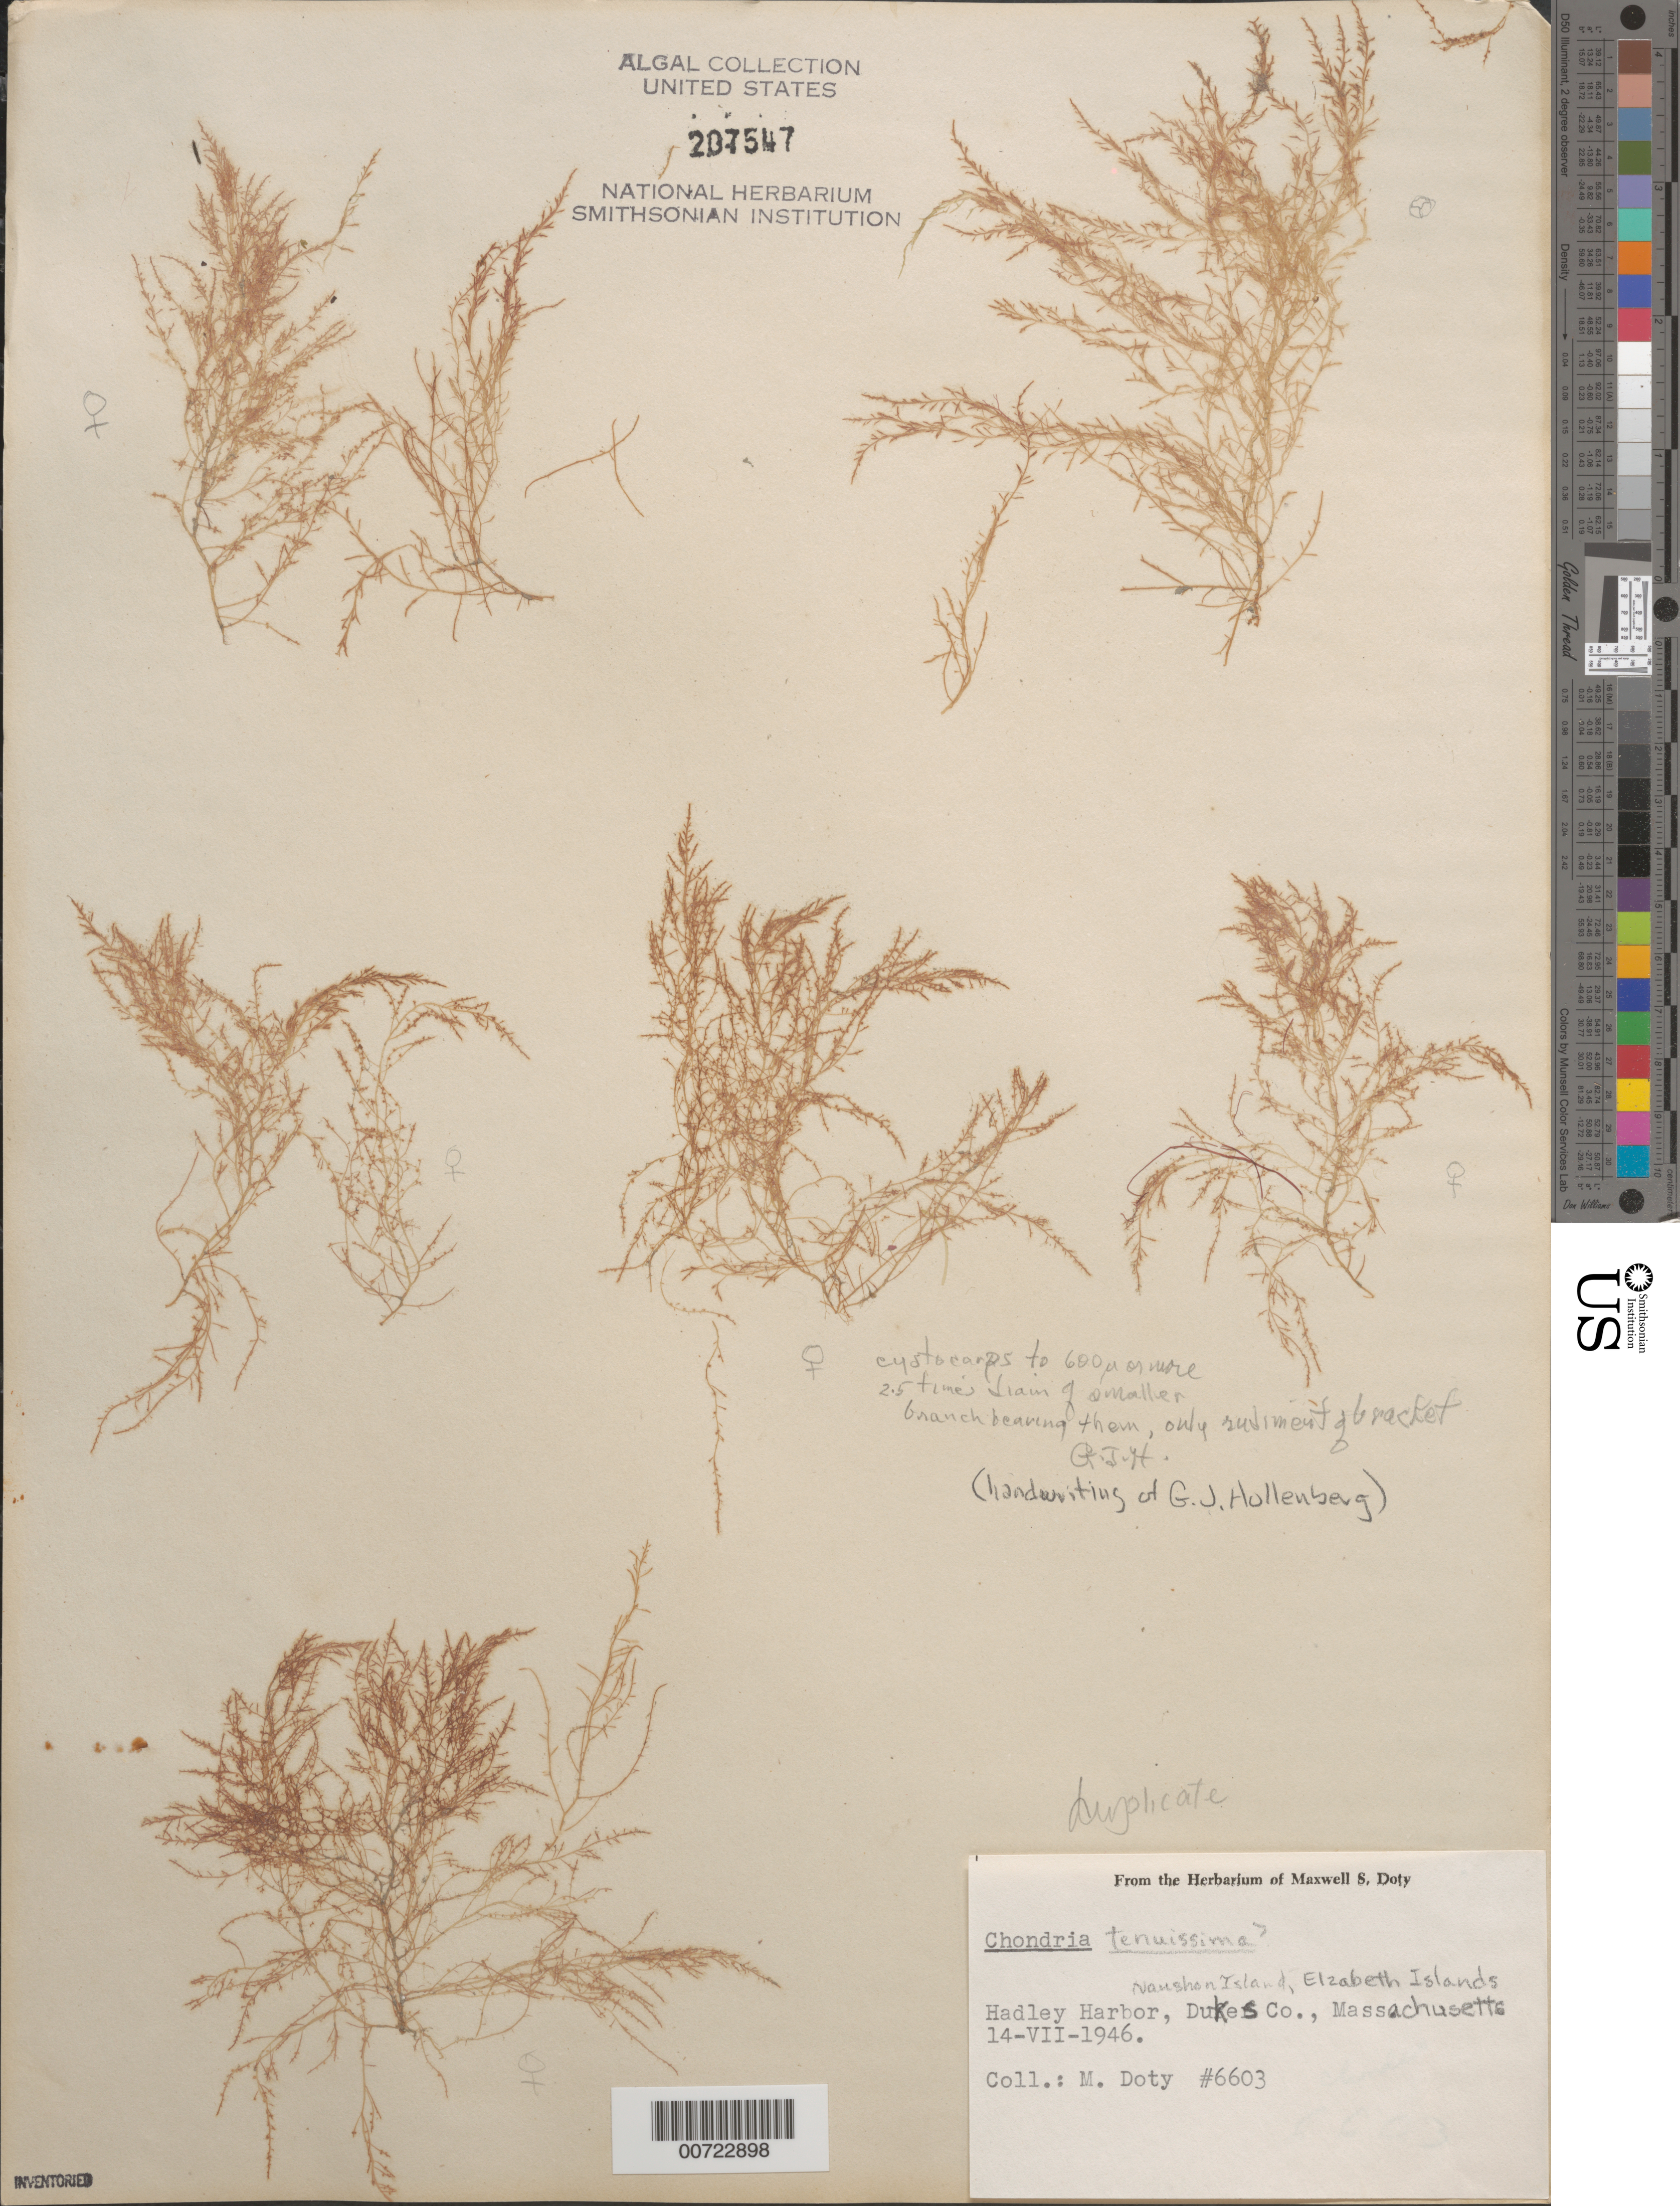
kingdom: Plantae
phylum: Rhodophyta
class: Florideophyceae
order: Ceramiales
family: Rhodomelaceae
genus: Chondria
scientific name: Chondria capillaris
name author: M.J. Wynne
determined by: Algae name updating Project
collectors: M. S. Doty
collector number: MSD 6603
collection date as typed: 14 Jul 1946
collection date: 1946-07-14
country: United States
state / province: Massachusetts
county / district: Dukes County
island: Naushon Island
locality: Hadley Harbor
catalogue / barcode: US 207547